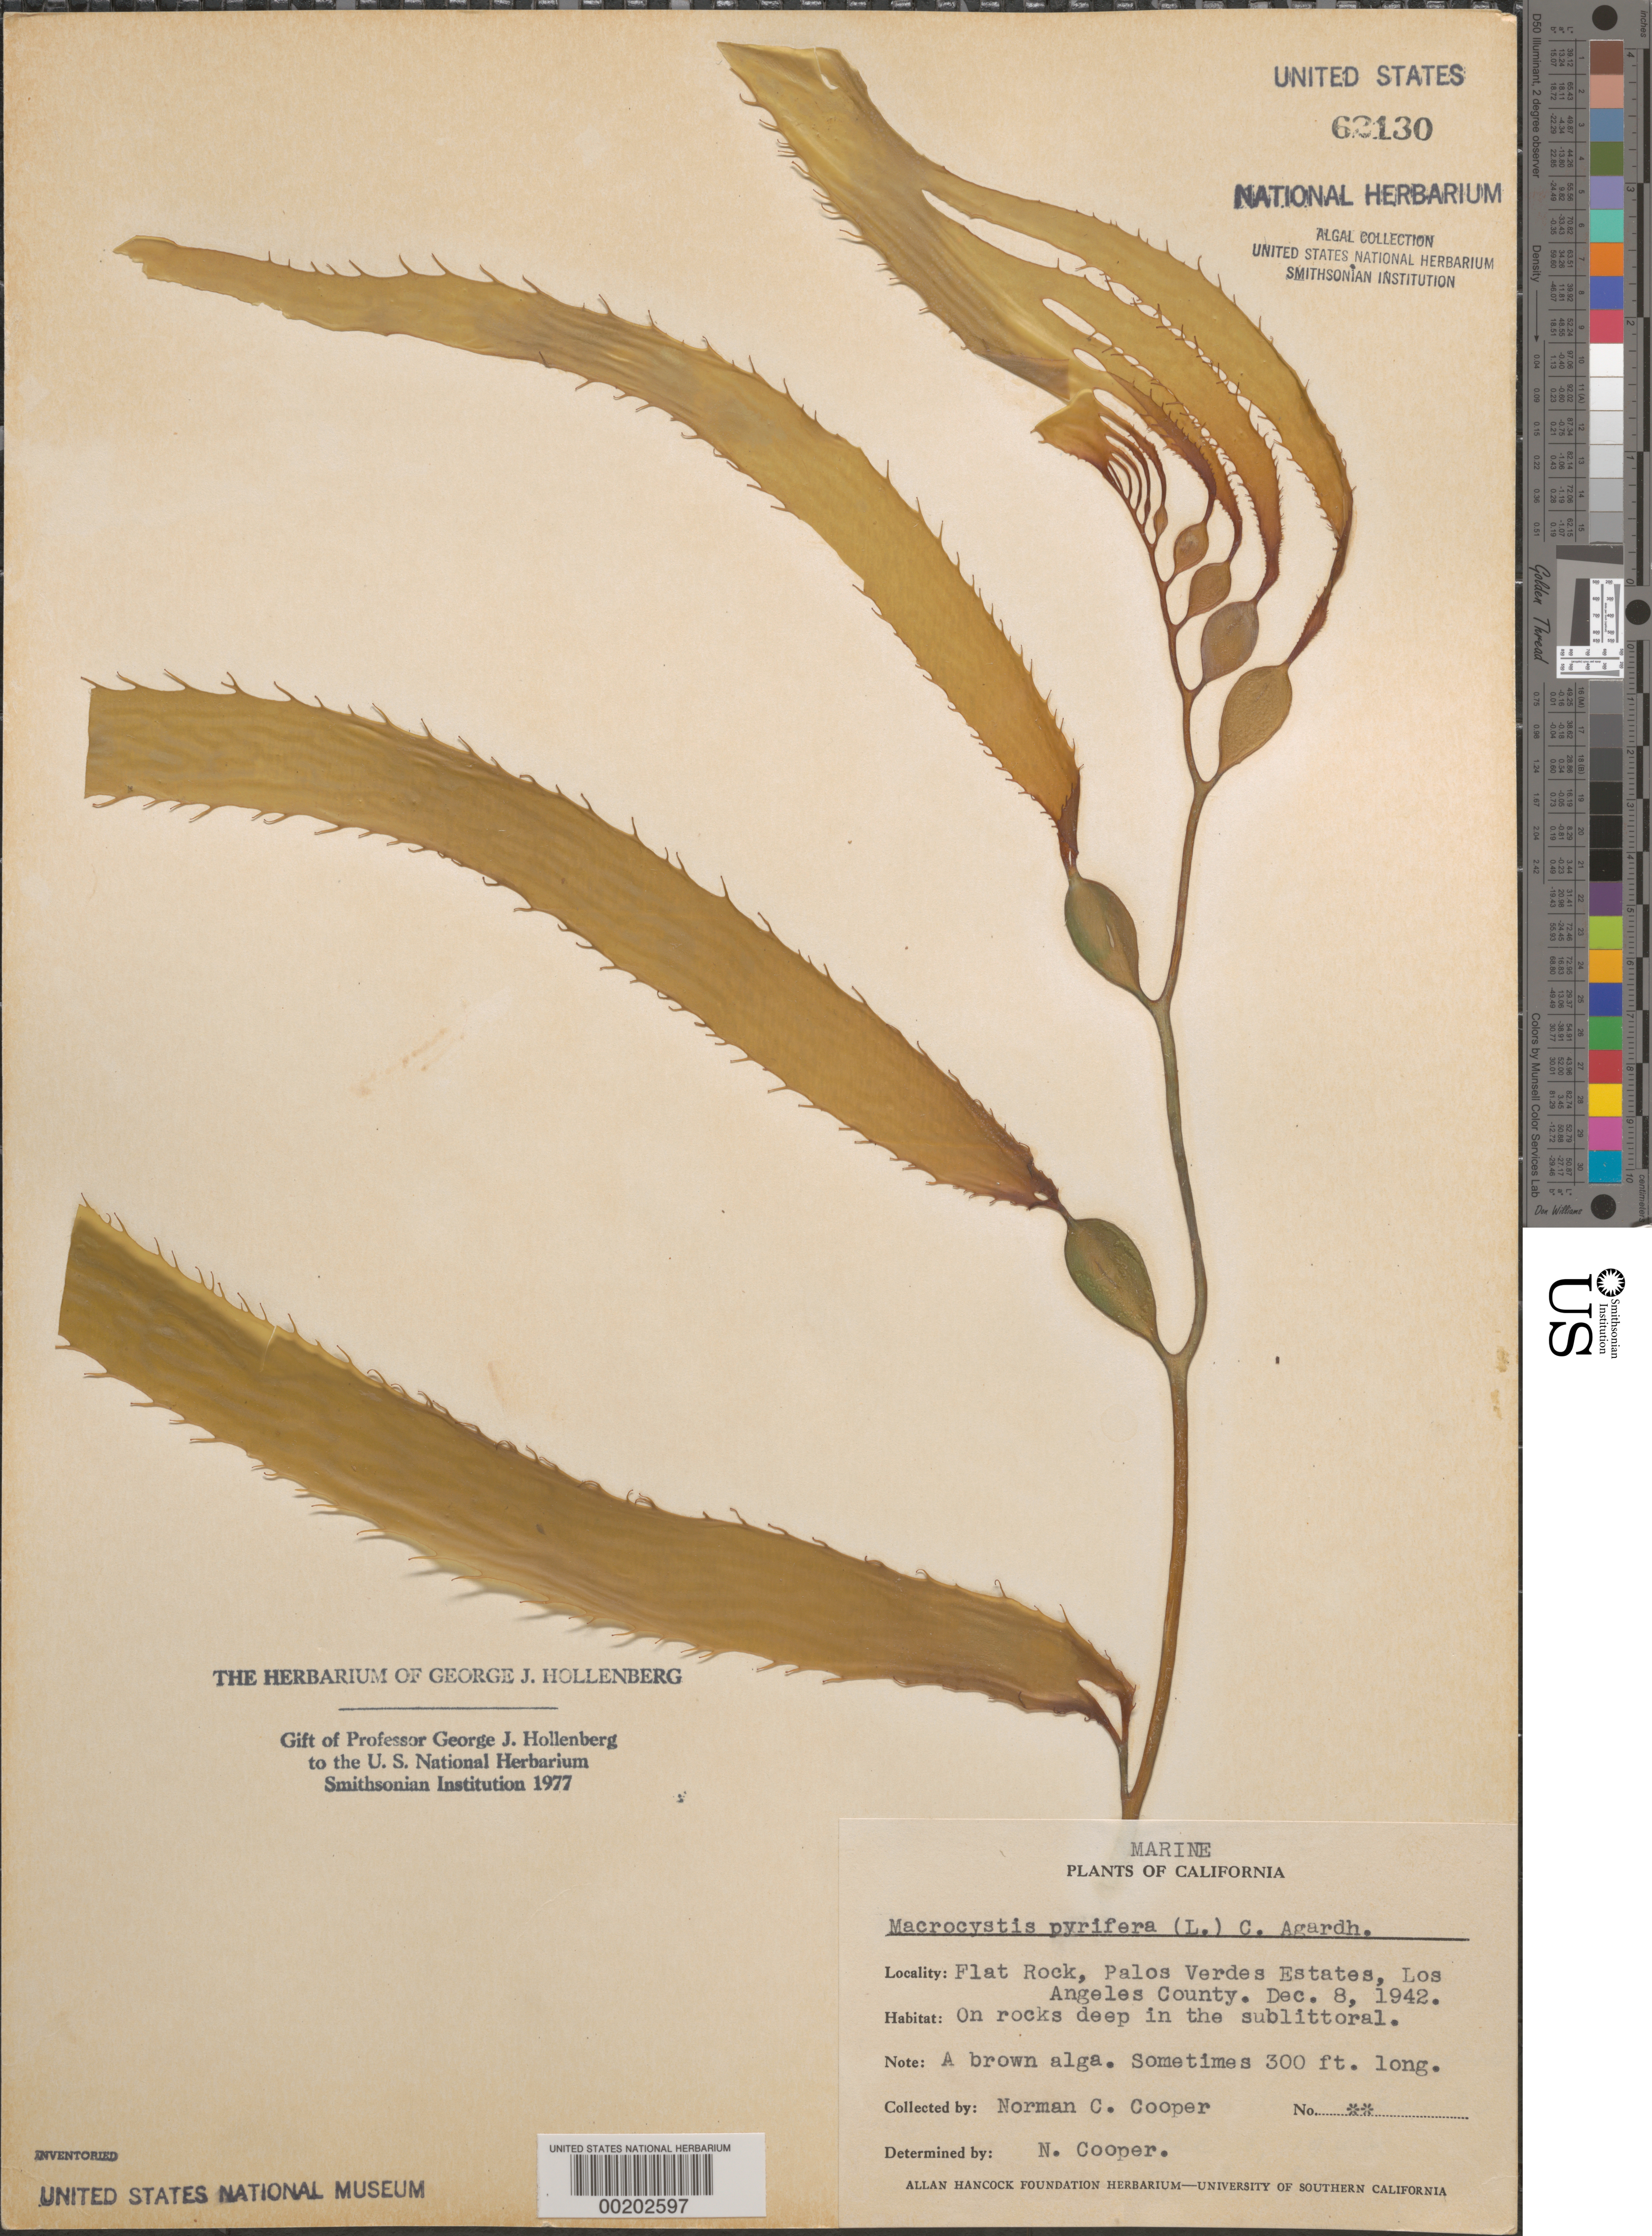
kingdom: Chromista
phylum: Ochrophyta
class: Phaeophyceae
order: Laminariales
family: Laminariaceae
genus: Macrocystis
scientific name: Macrocystis pyrifera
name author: (L.) C. Agardh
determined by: Cooper, N. C.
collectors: N. Cooper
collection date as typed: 08 Dec 1942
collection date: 1942-12-08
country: United States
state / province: California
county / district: Los Angeles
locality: Flat Rock, Palos Verdes Estates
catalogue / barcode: US 62130